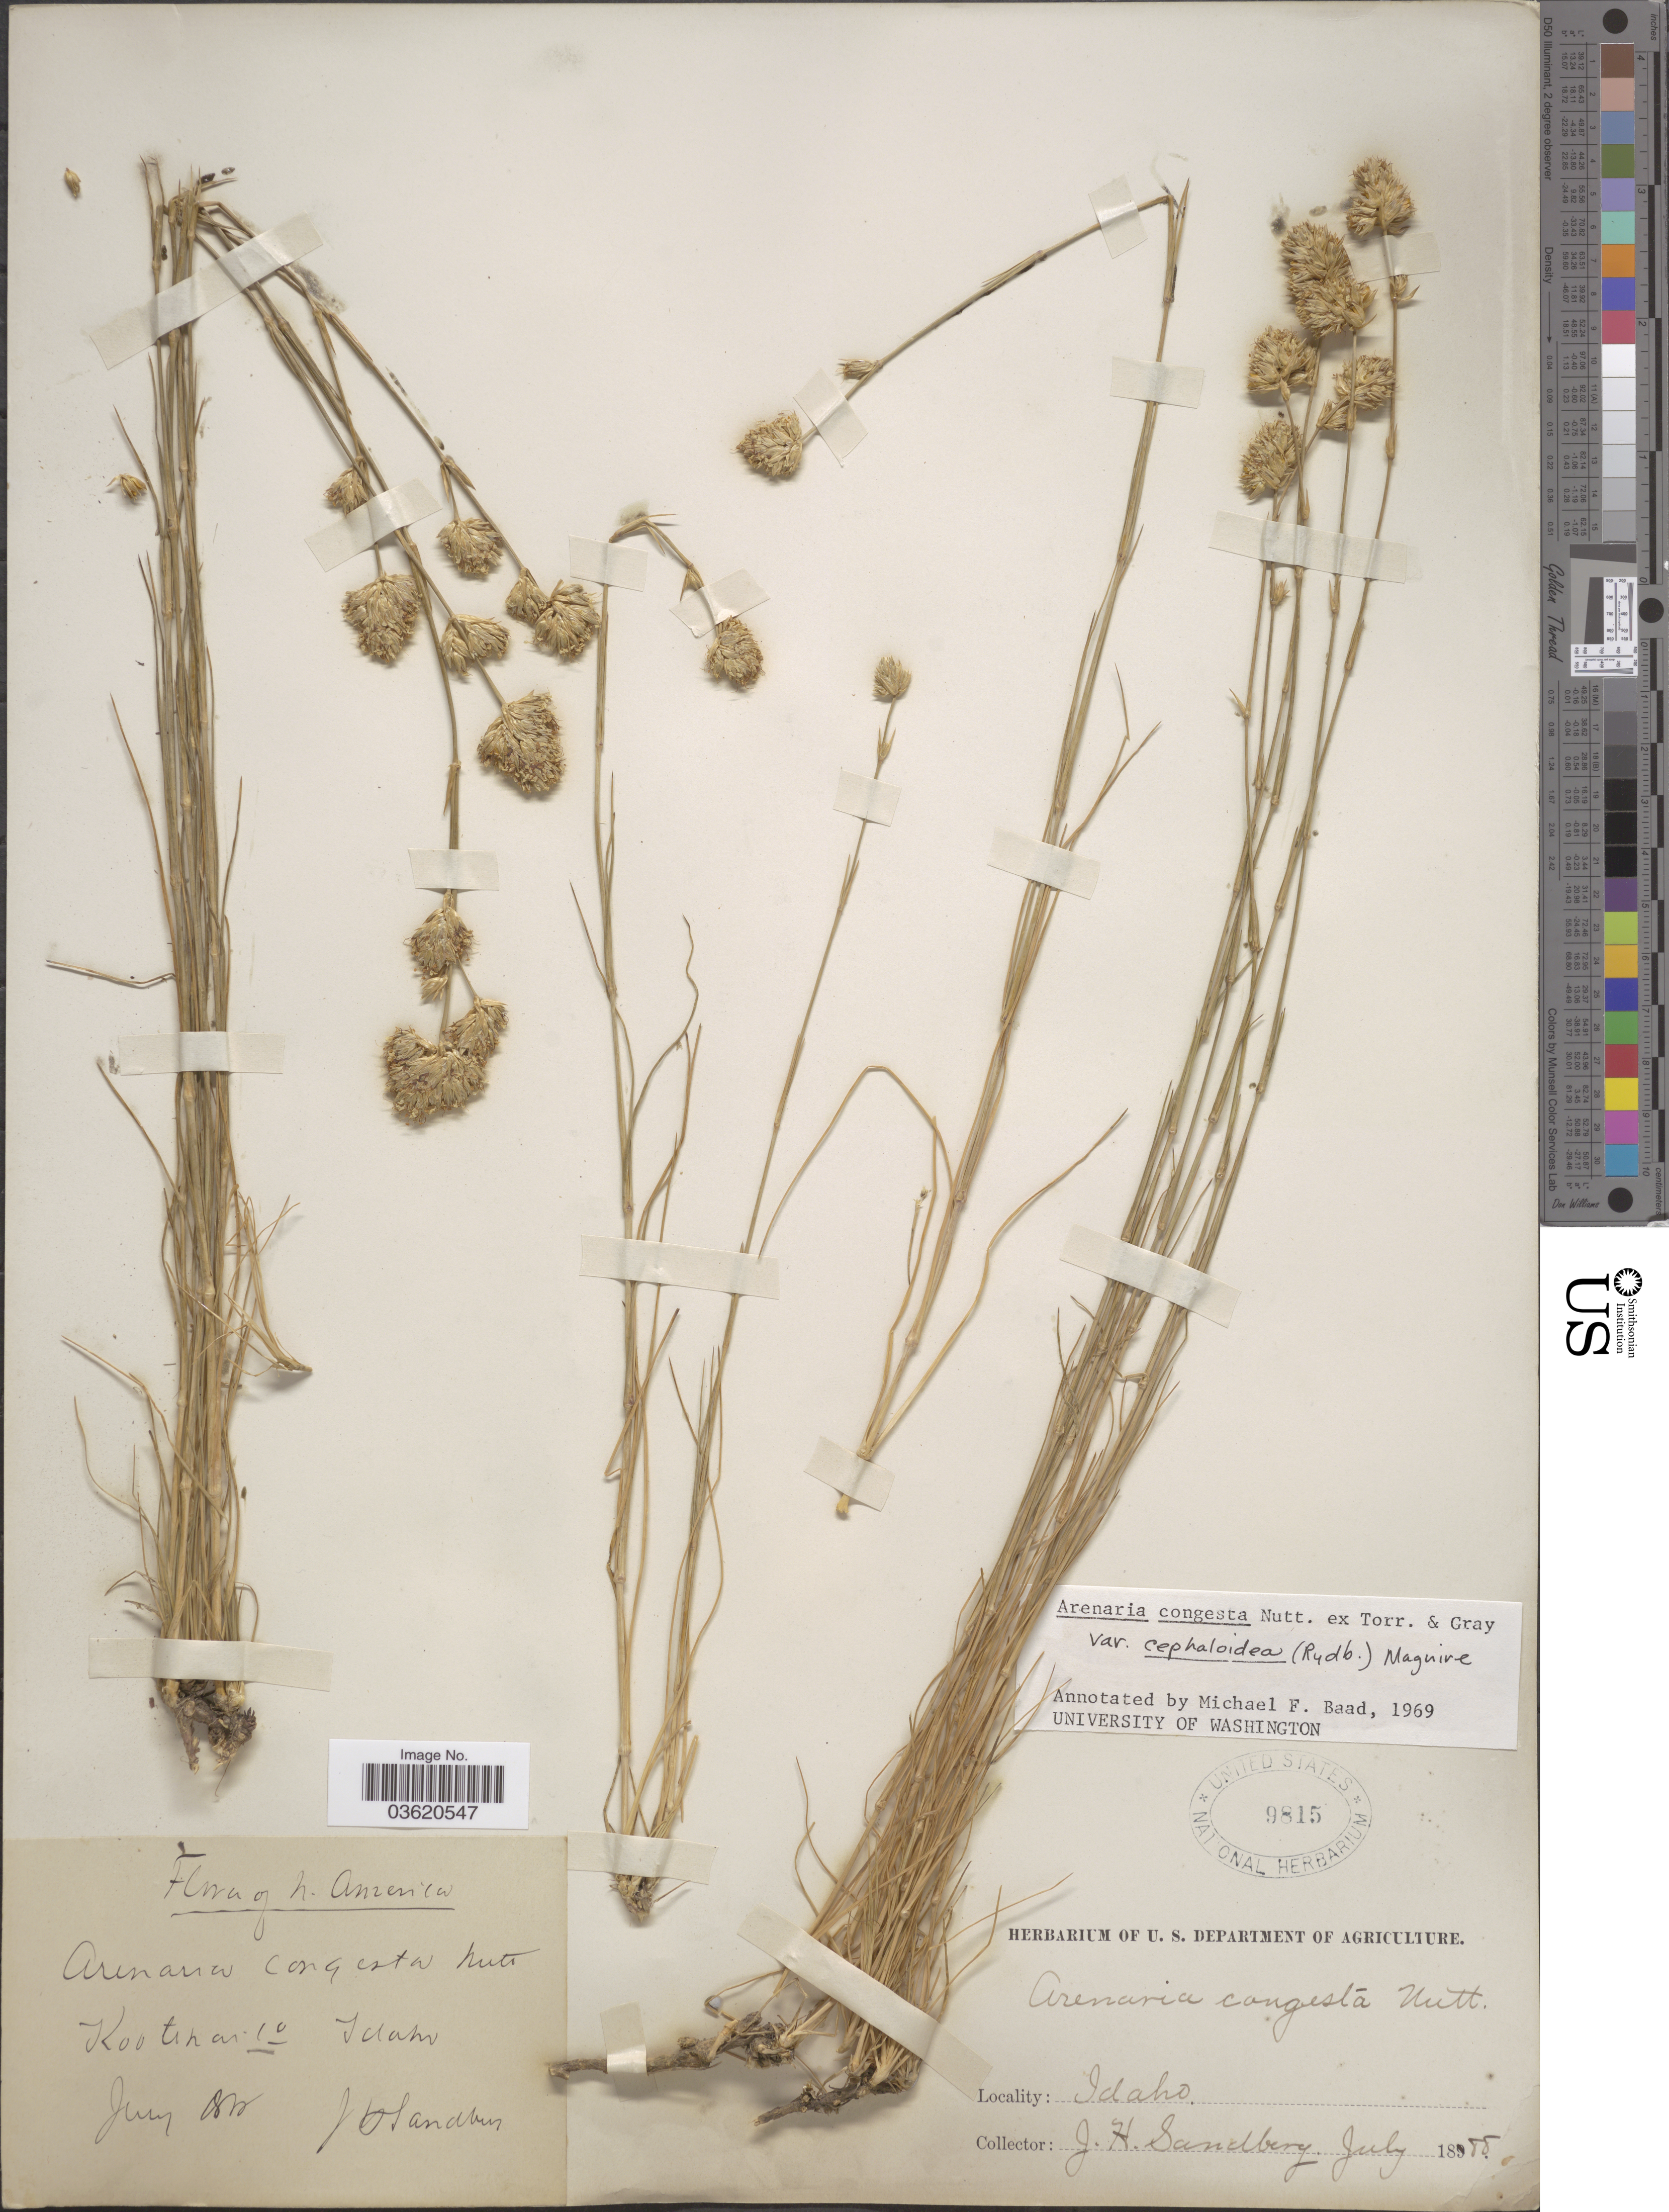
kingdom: Plantae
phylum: Tracheophyta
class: Magnoliopsida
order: Caryophyllales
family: Caryophyllaceae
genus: Eremogone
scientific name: Eremogone congesta var. cephaloidea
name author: (Rydb.) R.L. Hartm. & Rabeler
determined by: Strong, Mark T., (BOT), Smithsonian Institution - National Museum of Natural History (UNITED STATES)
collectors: J. H. Sandberg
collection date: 1888-07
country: United States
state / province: Idaho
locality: Kootenai Co.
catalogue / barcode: US 9815